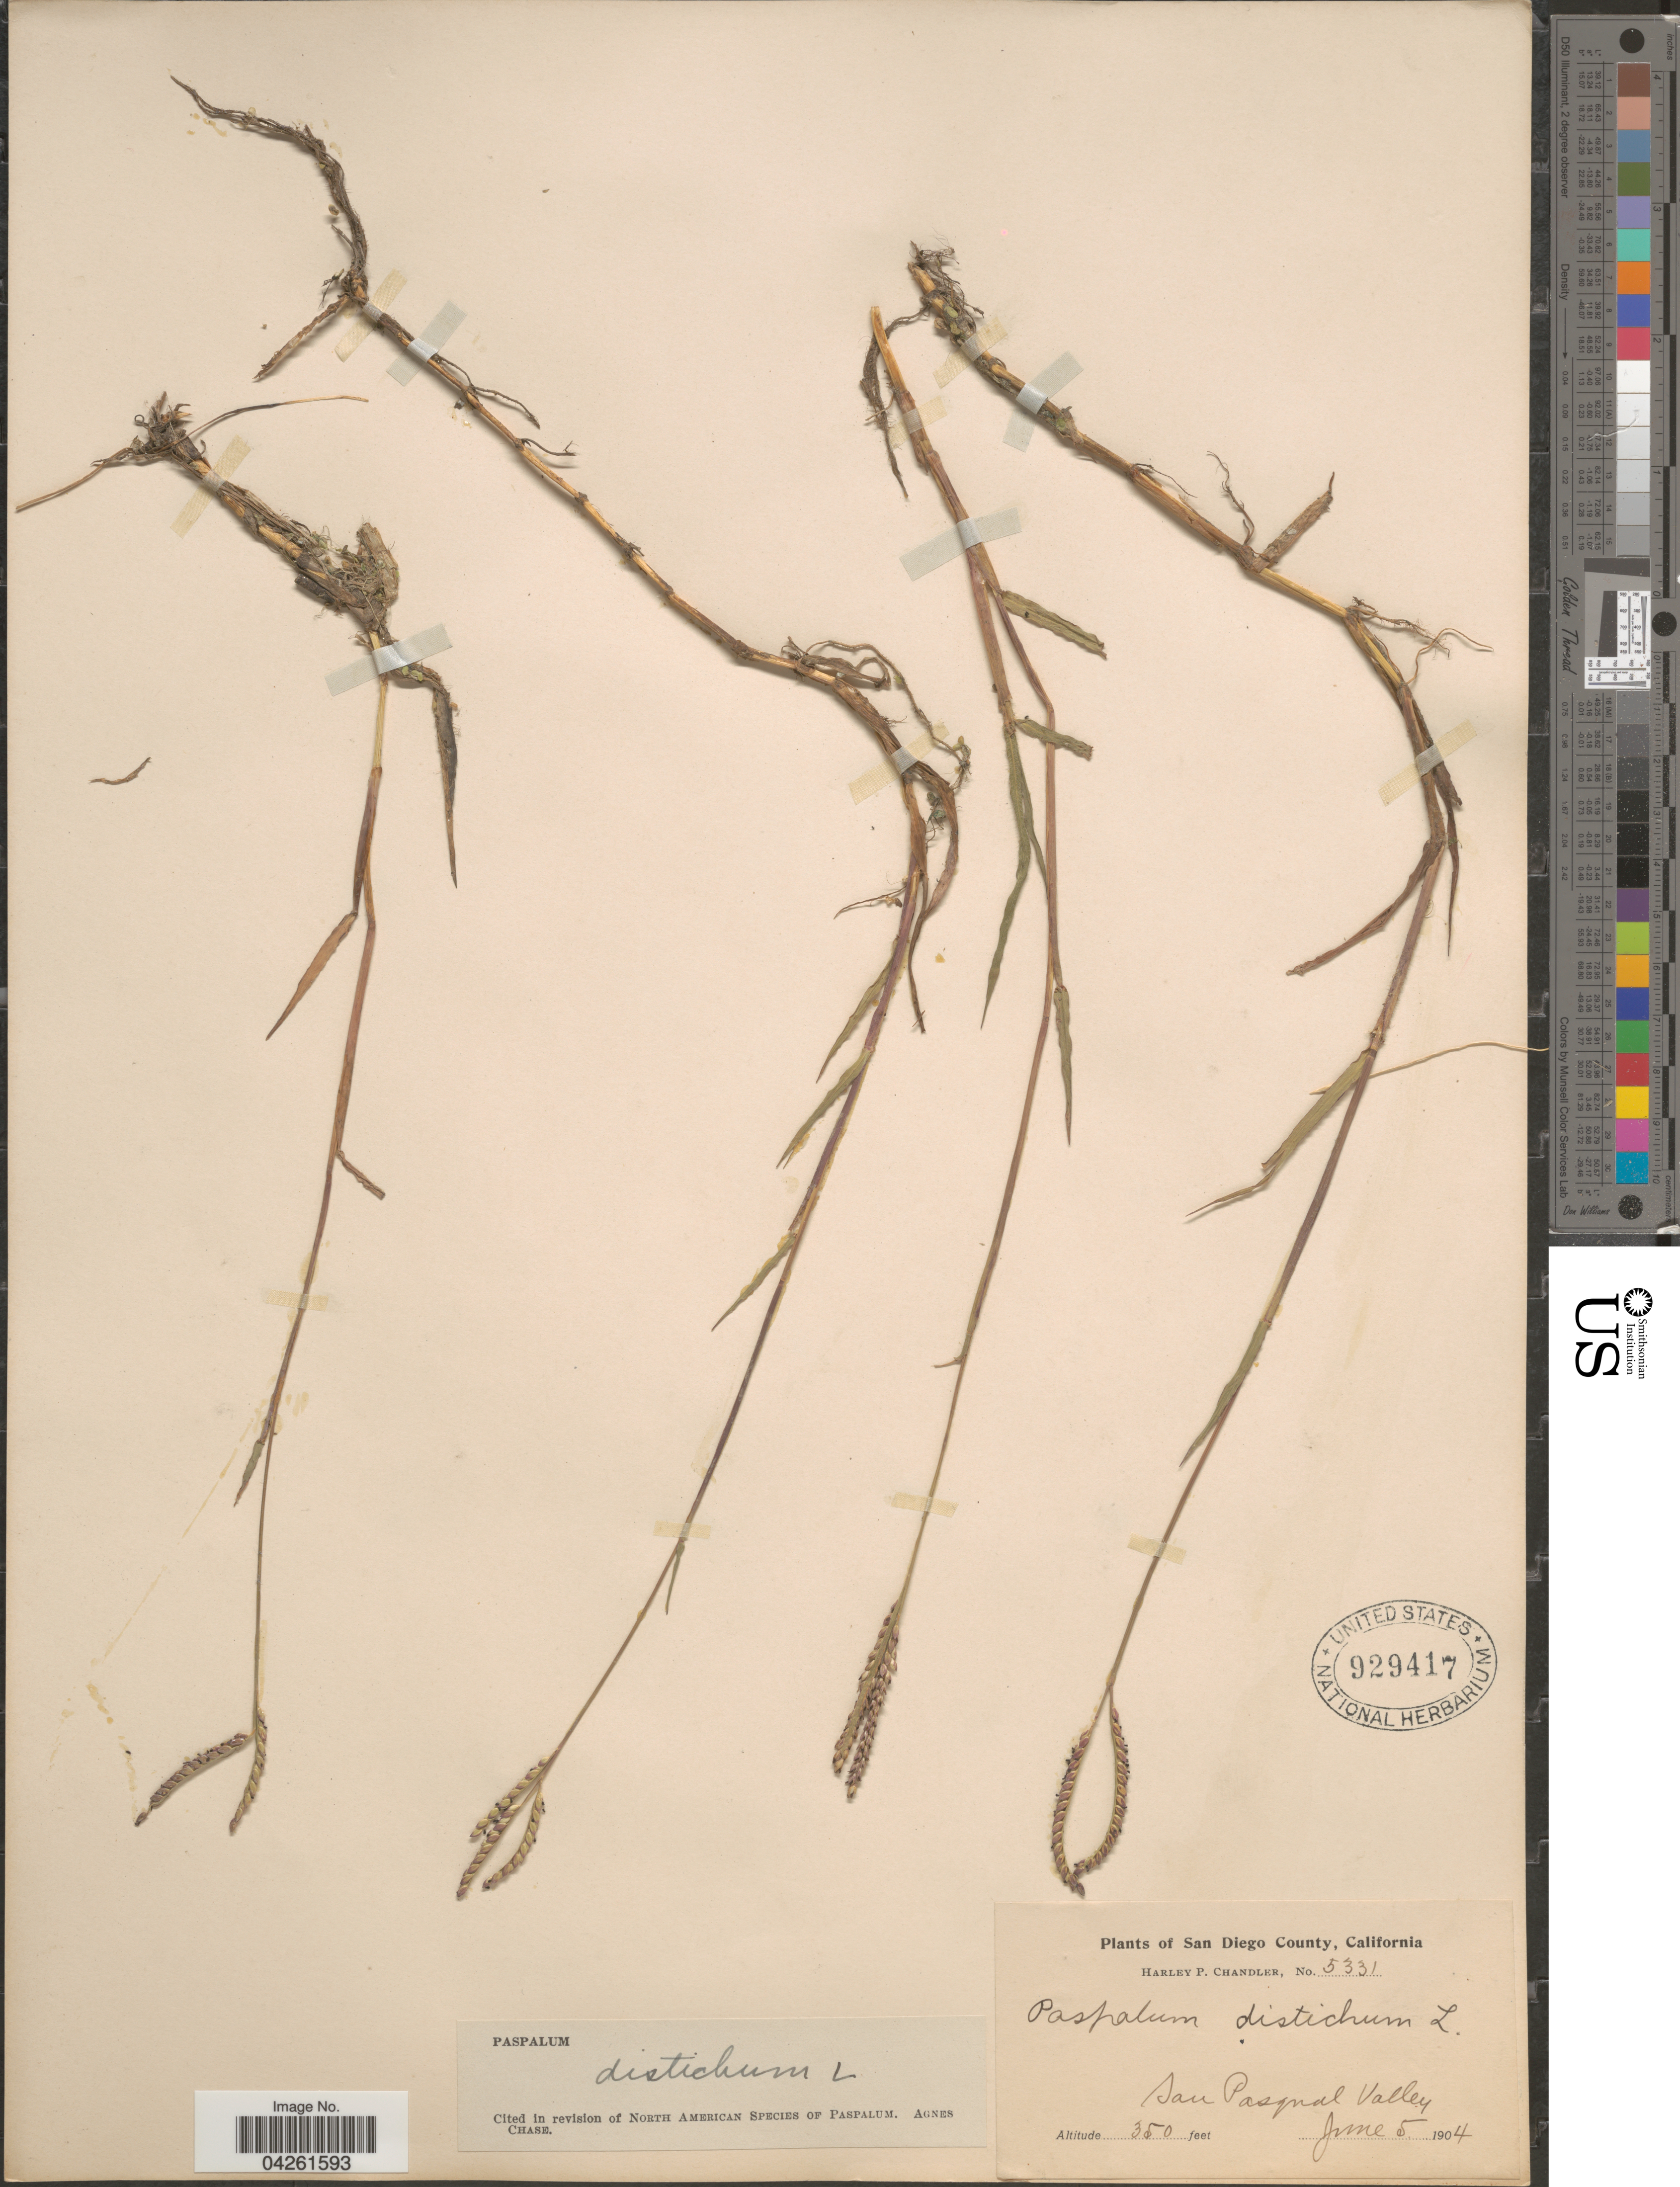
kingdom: Plantae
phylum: Tracheophyta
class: Liliopsida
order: Poales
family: Poaceae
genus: Paspalum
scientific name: Paspalum distichum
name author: L.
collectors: H. Chandler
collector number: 5331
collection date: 1904-06-05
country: United States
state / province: California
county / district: San Diego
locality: San Diego County. San Pasqual Valley.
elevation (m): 107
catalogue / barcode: US 929417